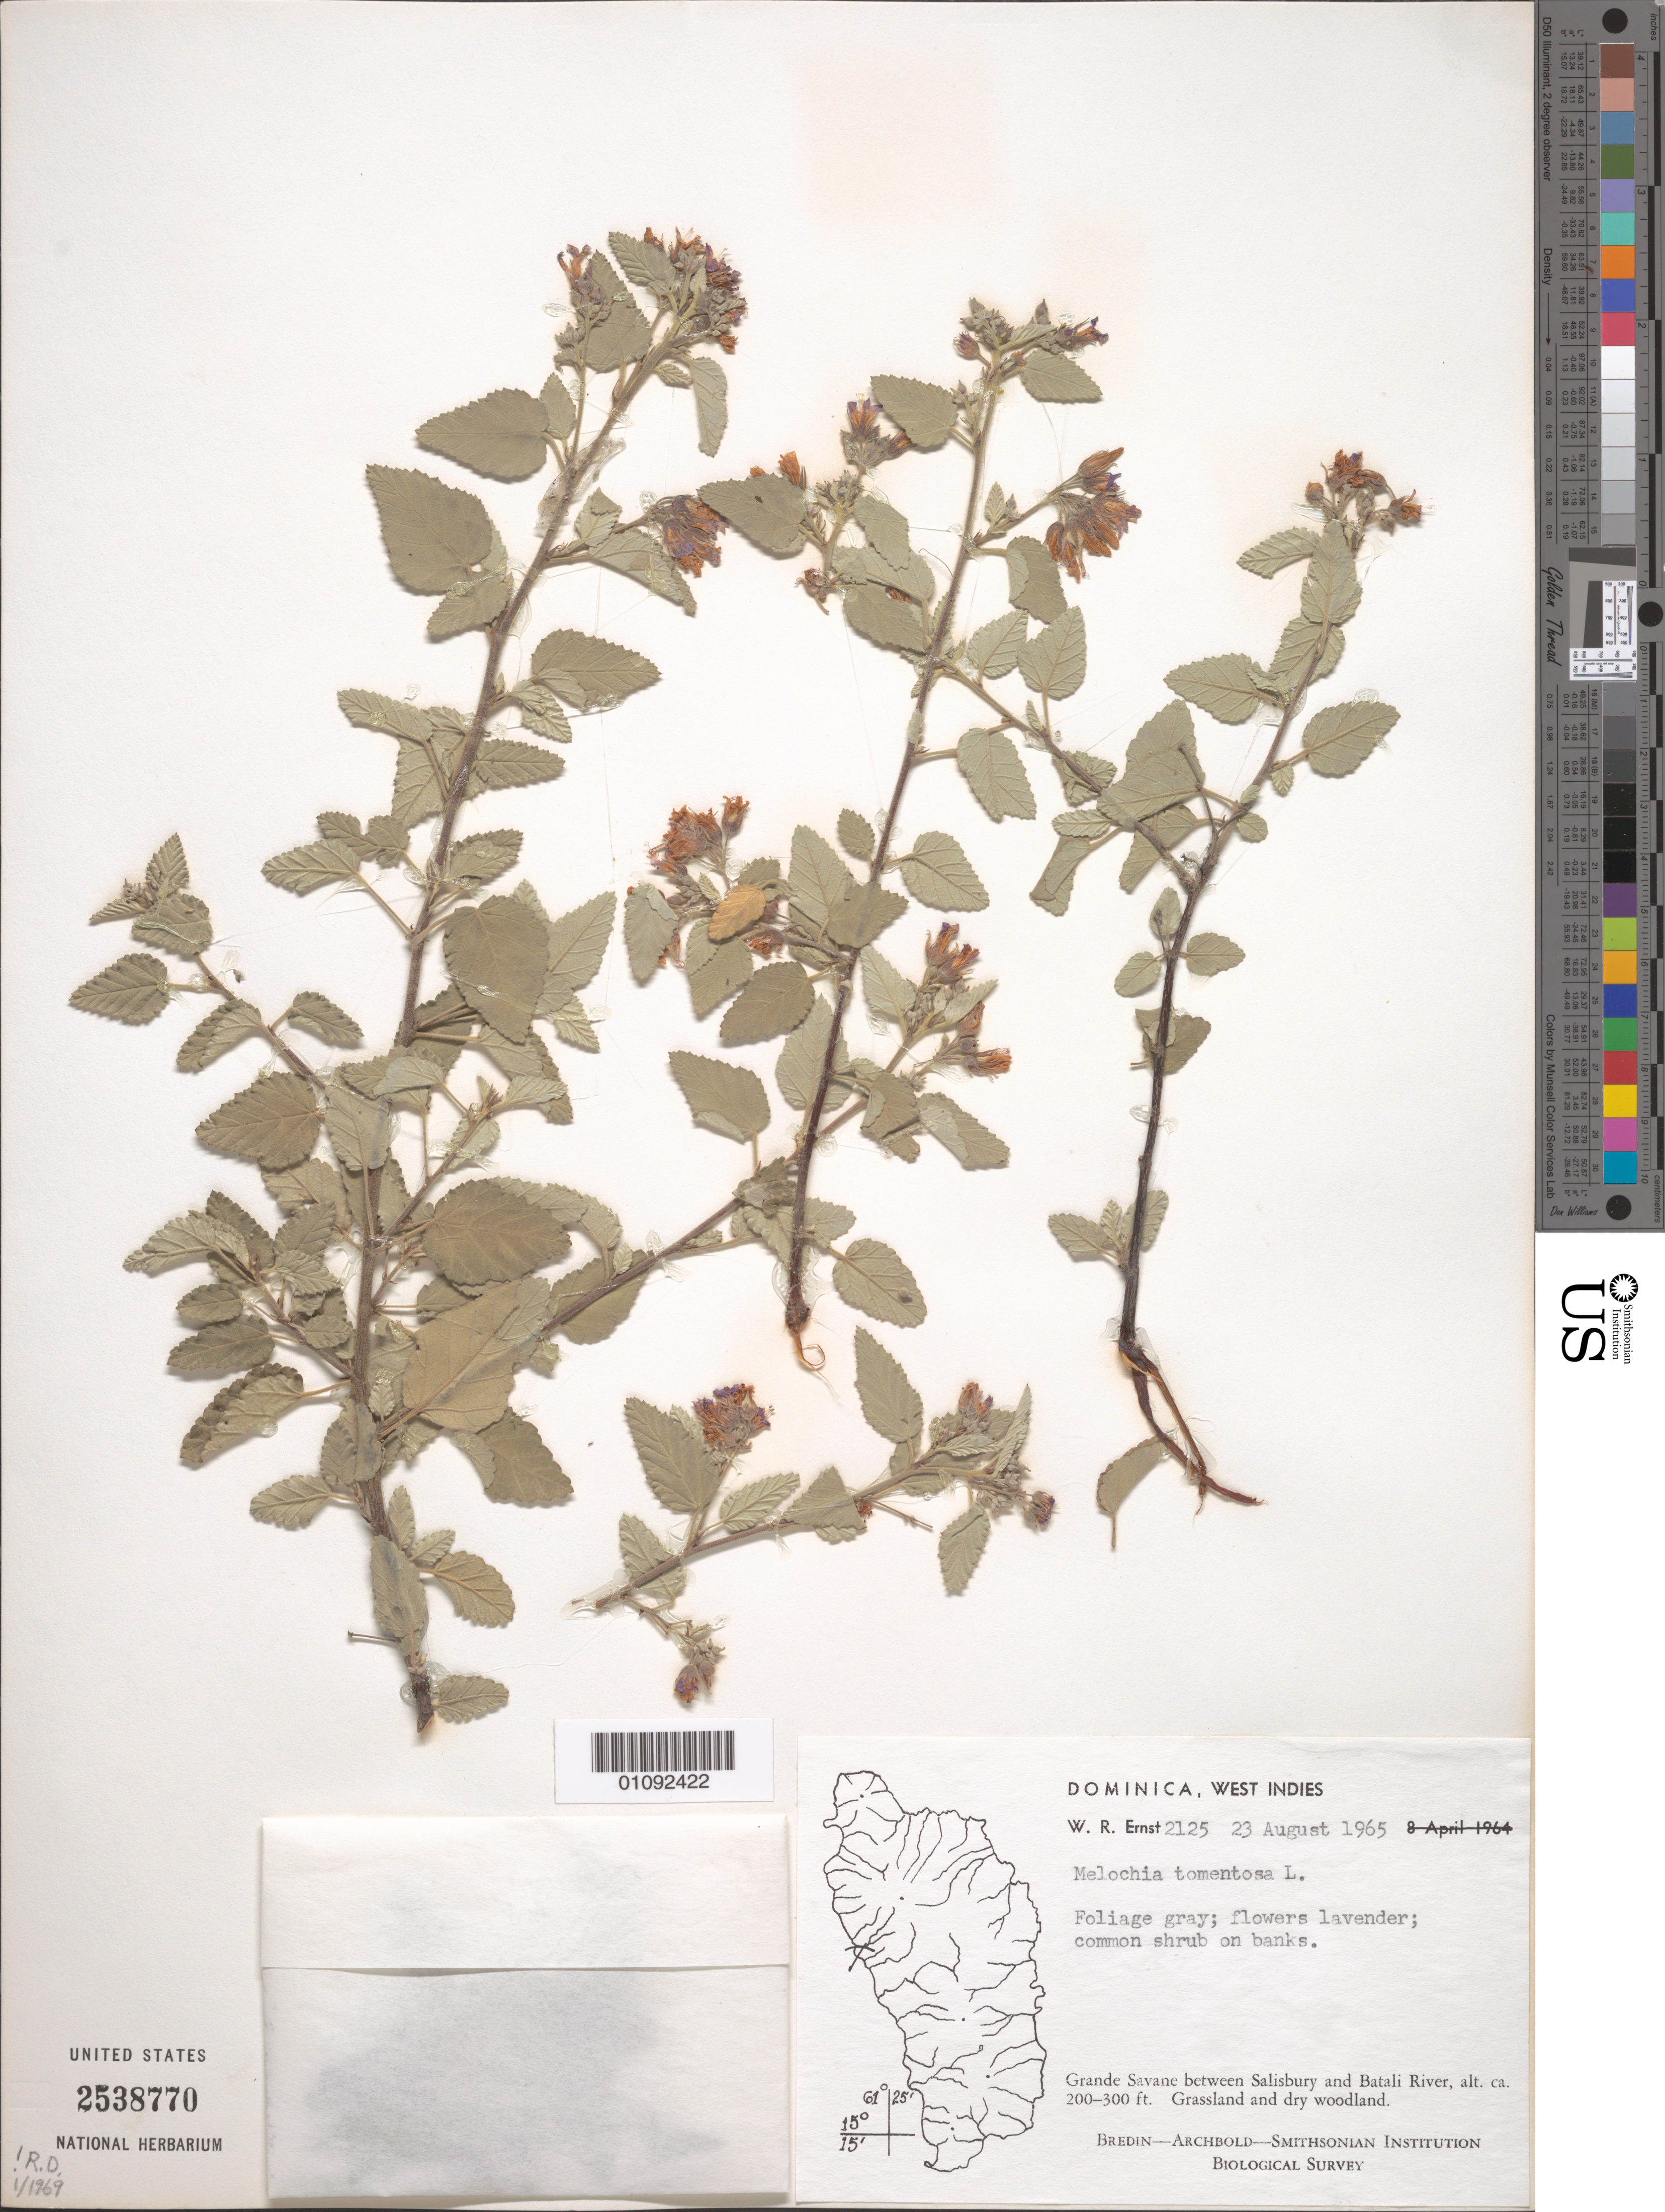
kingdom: Plantae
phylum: Tracheophyta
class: Magnoliopsida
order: Malvales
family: Malvaceae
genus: Melochia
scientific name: Melochia tomentosa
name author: L.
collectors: W. R. Ernst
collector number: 2125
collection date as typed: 23 Aug 1965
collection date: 1965-08-23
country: Dominica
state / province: St. Joseph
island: Dominica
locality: Grande Savane between Salisbury and Batali River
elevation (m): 61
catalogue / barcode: US 2538770